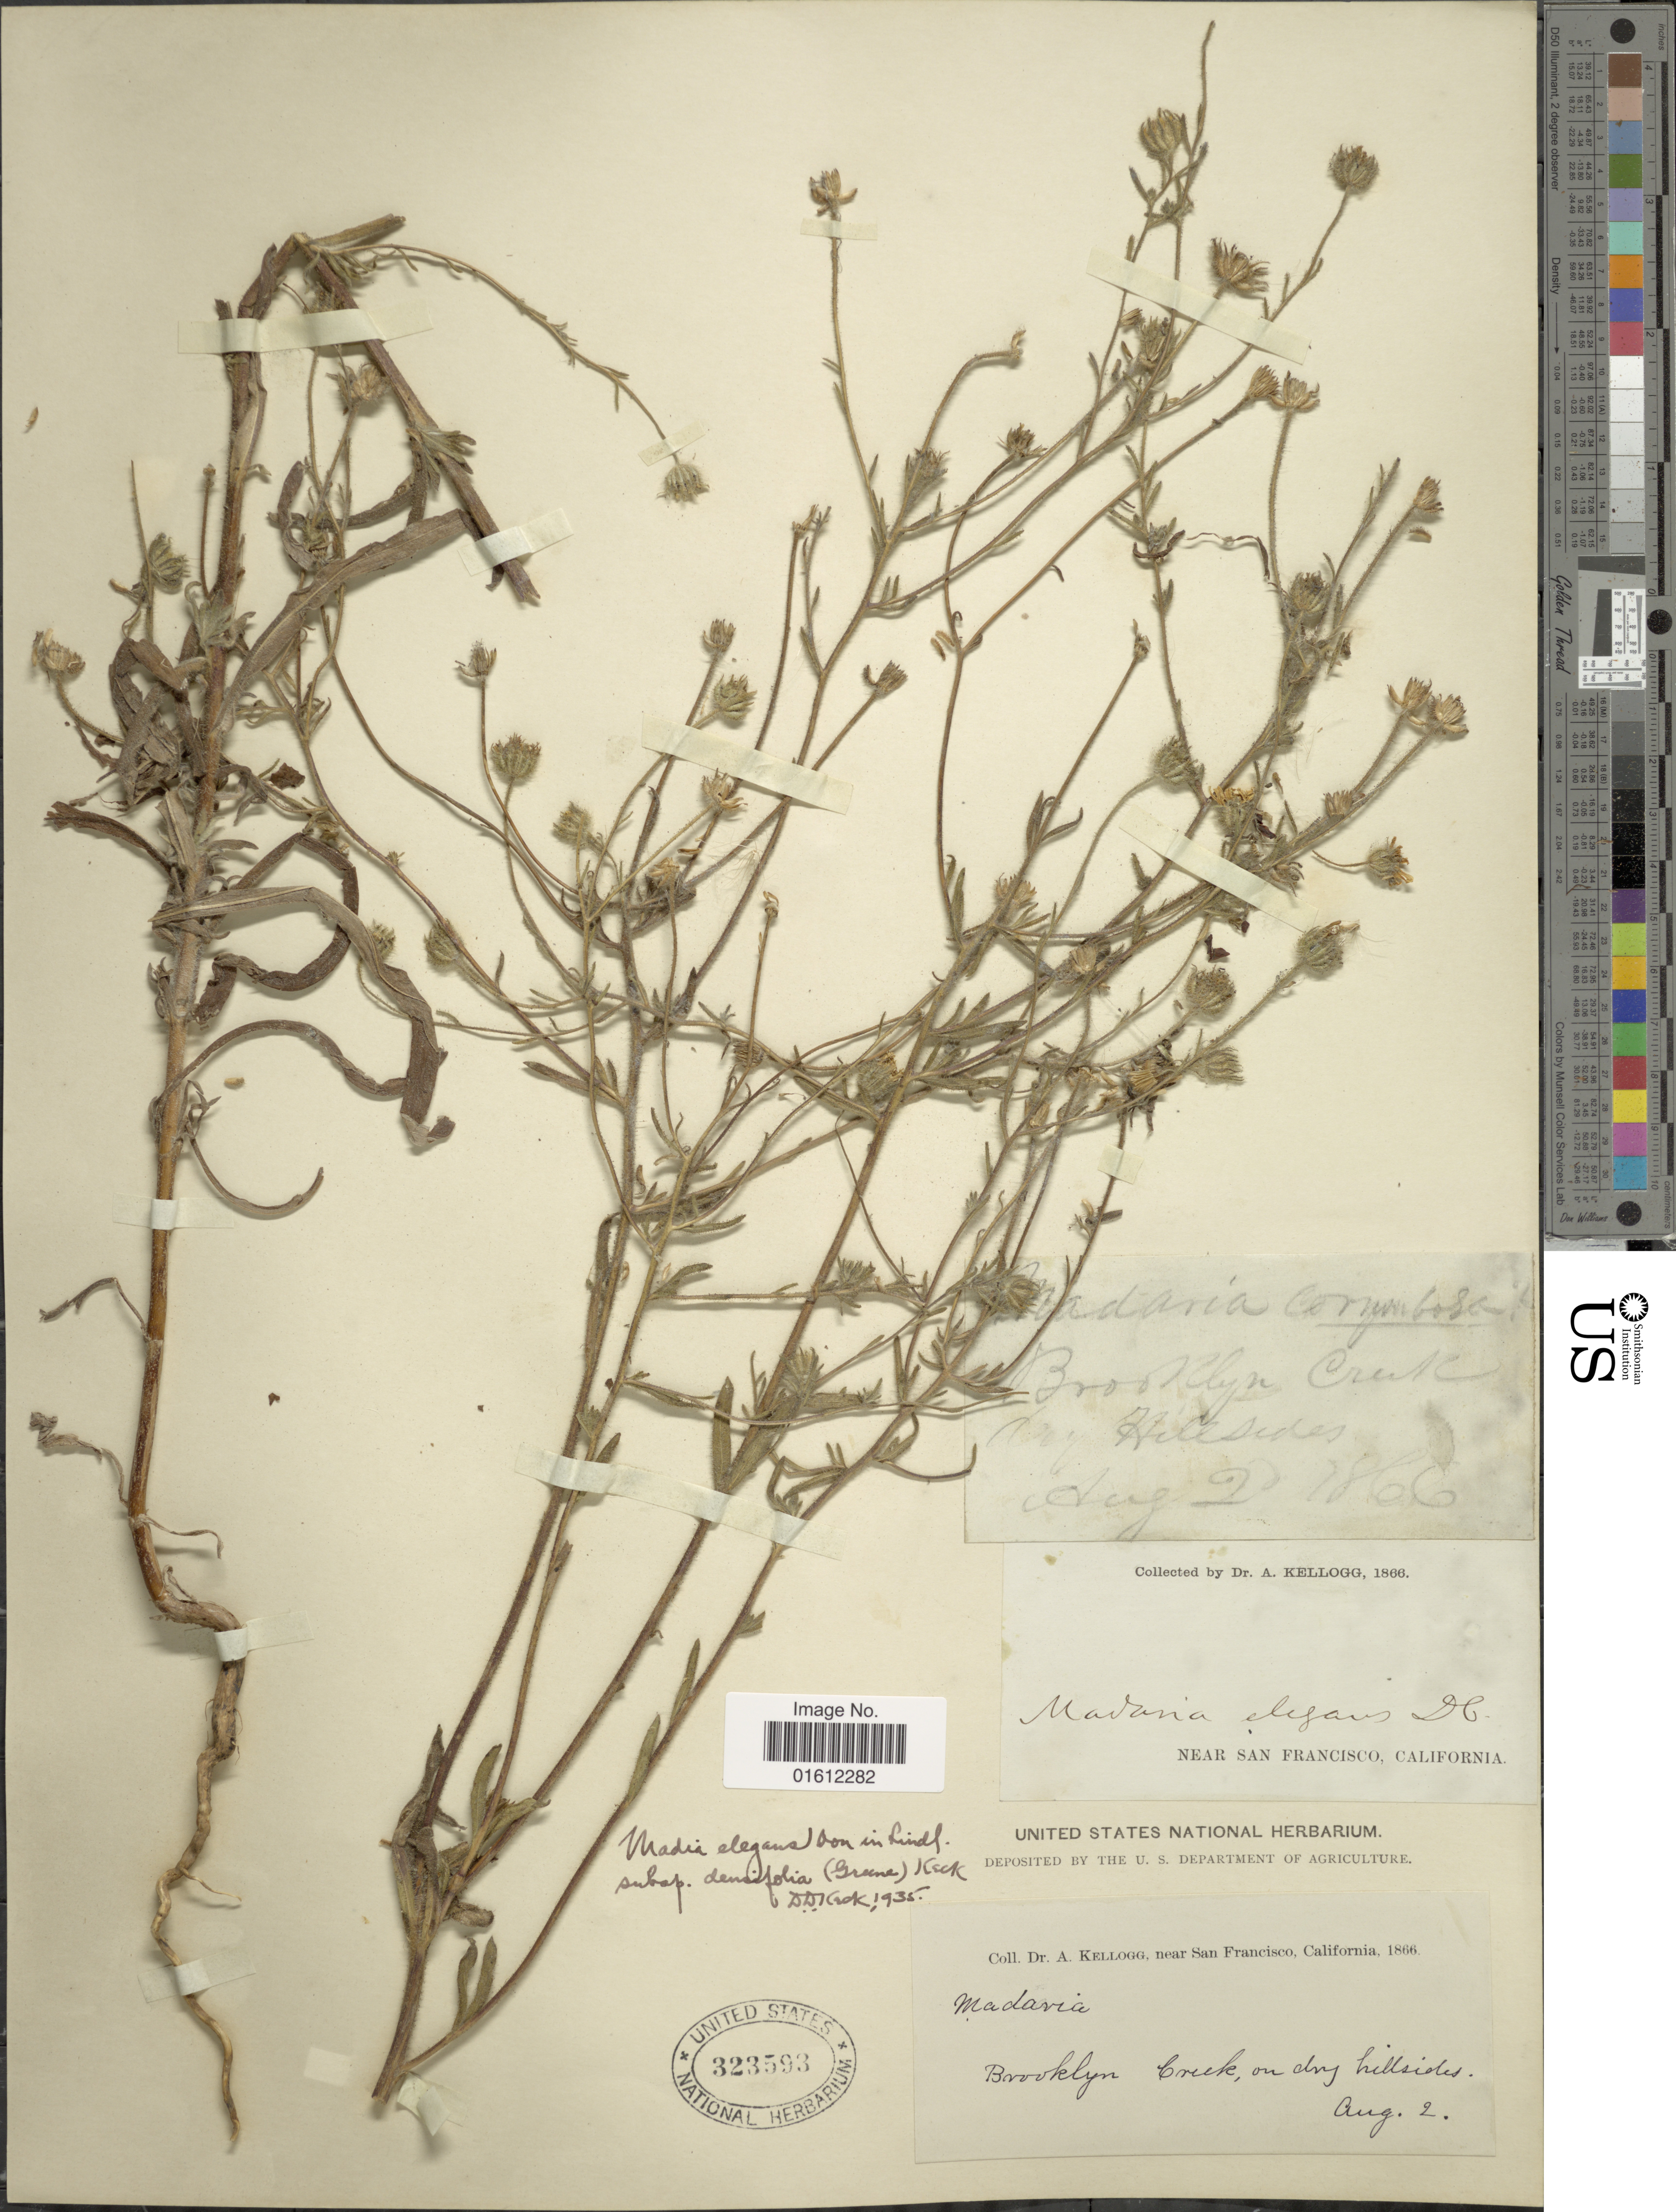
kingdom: Plantae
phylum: Tracheophyta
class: Magnoliopsida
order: Asterales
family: Asteraceae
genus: Madia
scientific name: Madia elegans subsp. densifolia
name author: (Greene) D.D. Keck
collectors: A. Kellog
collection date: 1866-08-02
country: United States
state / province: California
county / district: San Francisco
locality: Near San Francisco, Brooklyn Creek, on dry hillsides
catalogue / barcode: US 323593